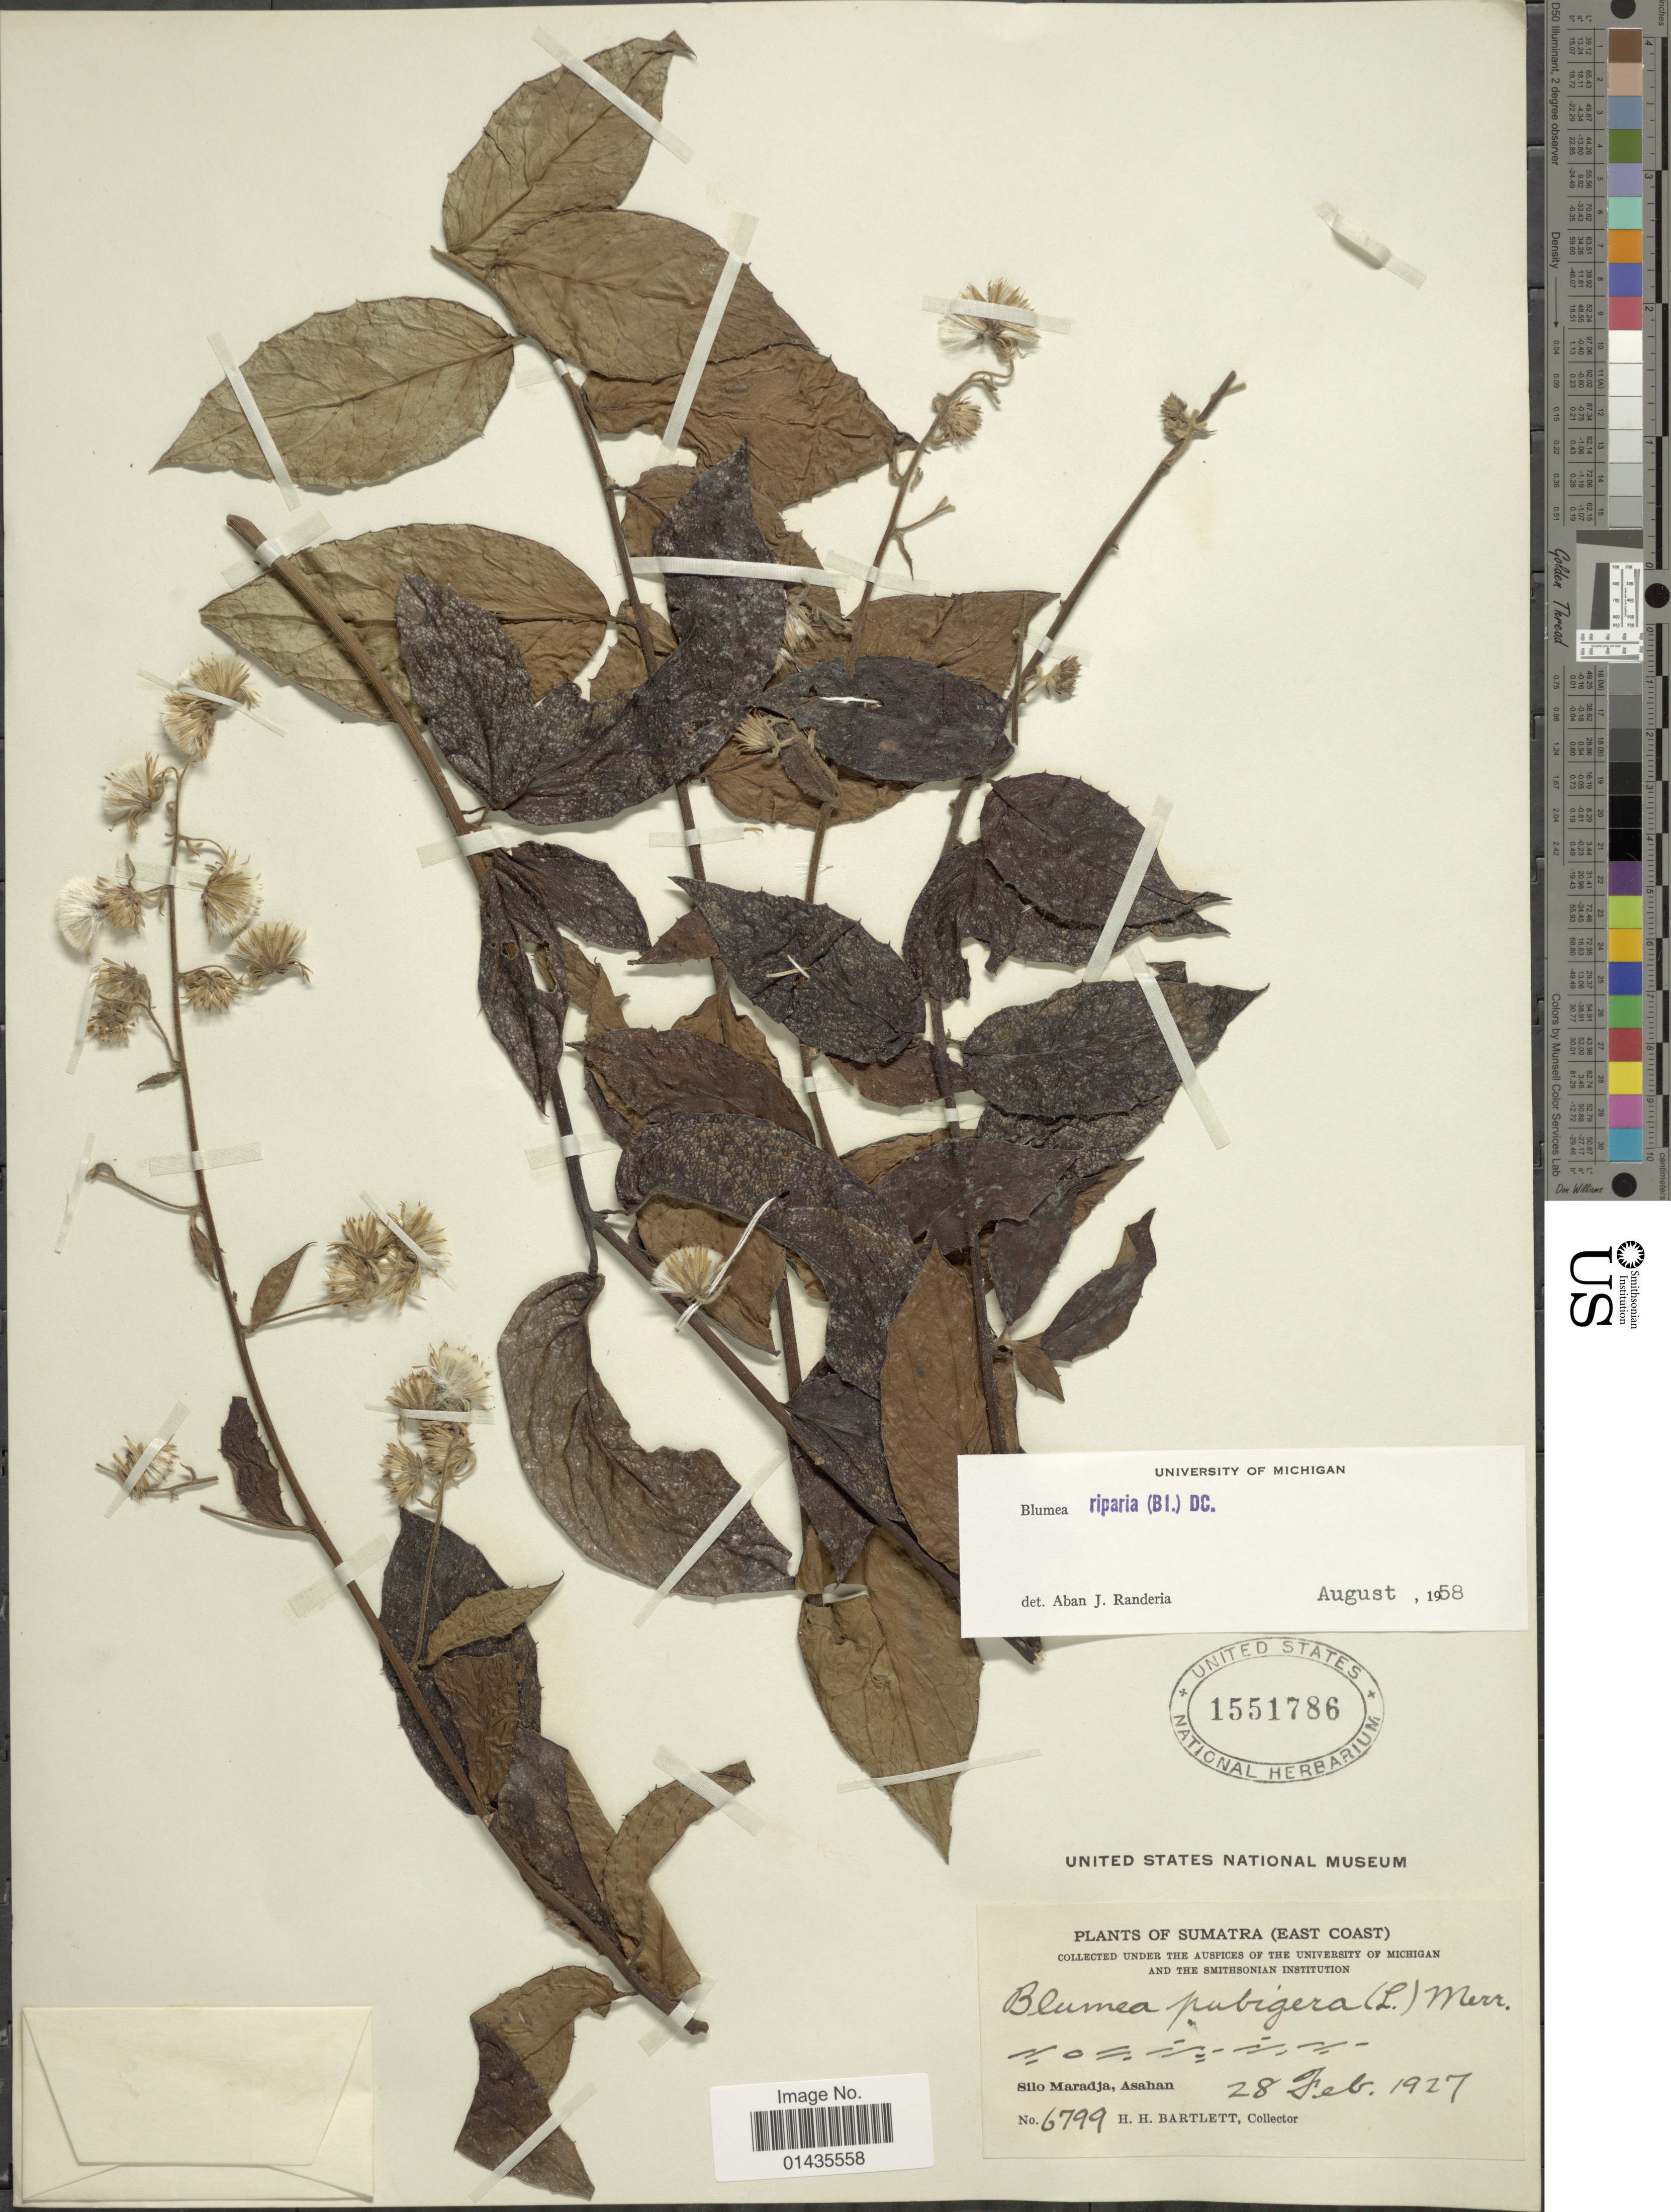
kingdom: Plantae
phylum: Tracheophyta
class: Magnoliopsida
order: Asterales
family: Asteraceae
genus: Blumea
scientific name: Blumea riparia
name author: (Blume) DC.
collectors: H. H. Bartlett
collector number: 6799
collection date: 1927-02-28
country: Indonesia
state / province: Sumatra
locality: East Coast, Silo Maradja, Asahan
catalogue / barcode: US 1551786